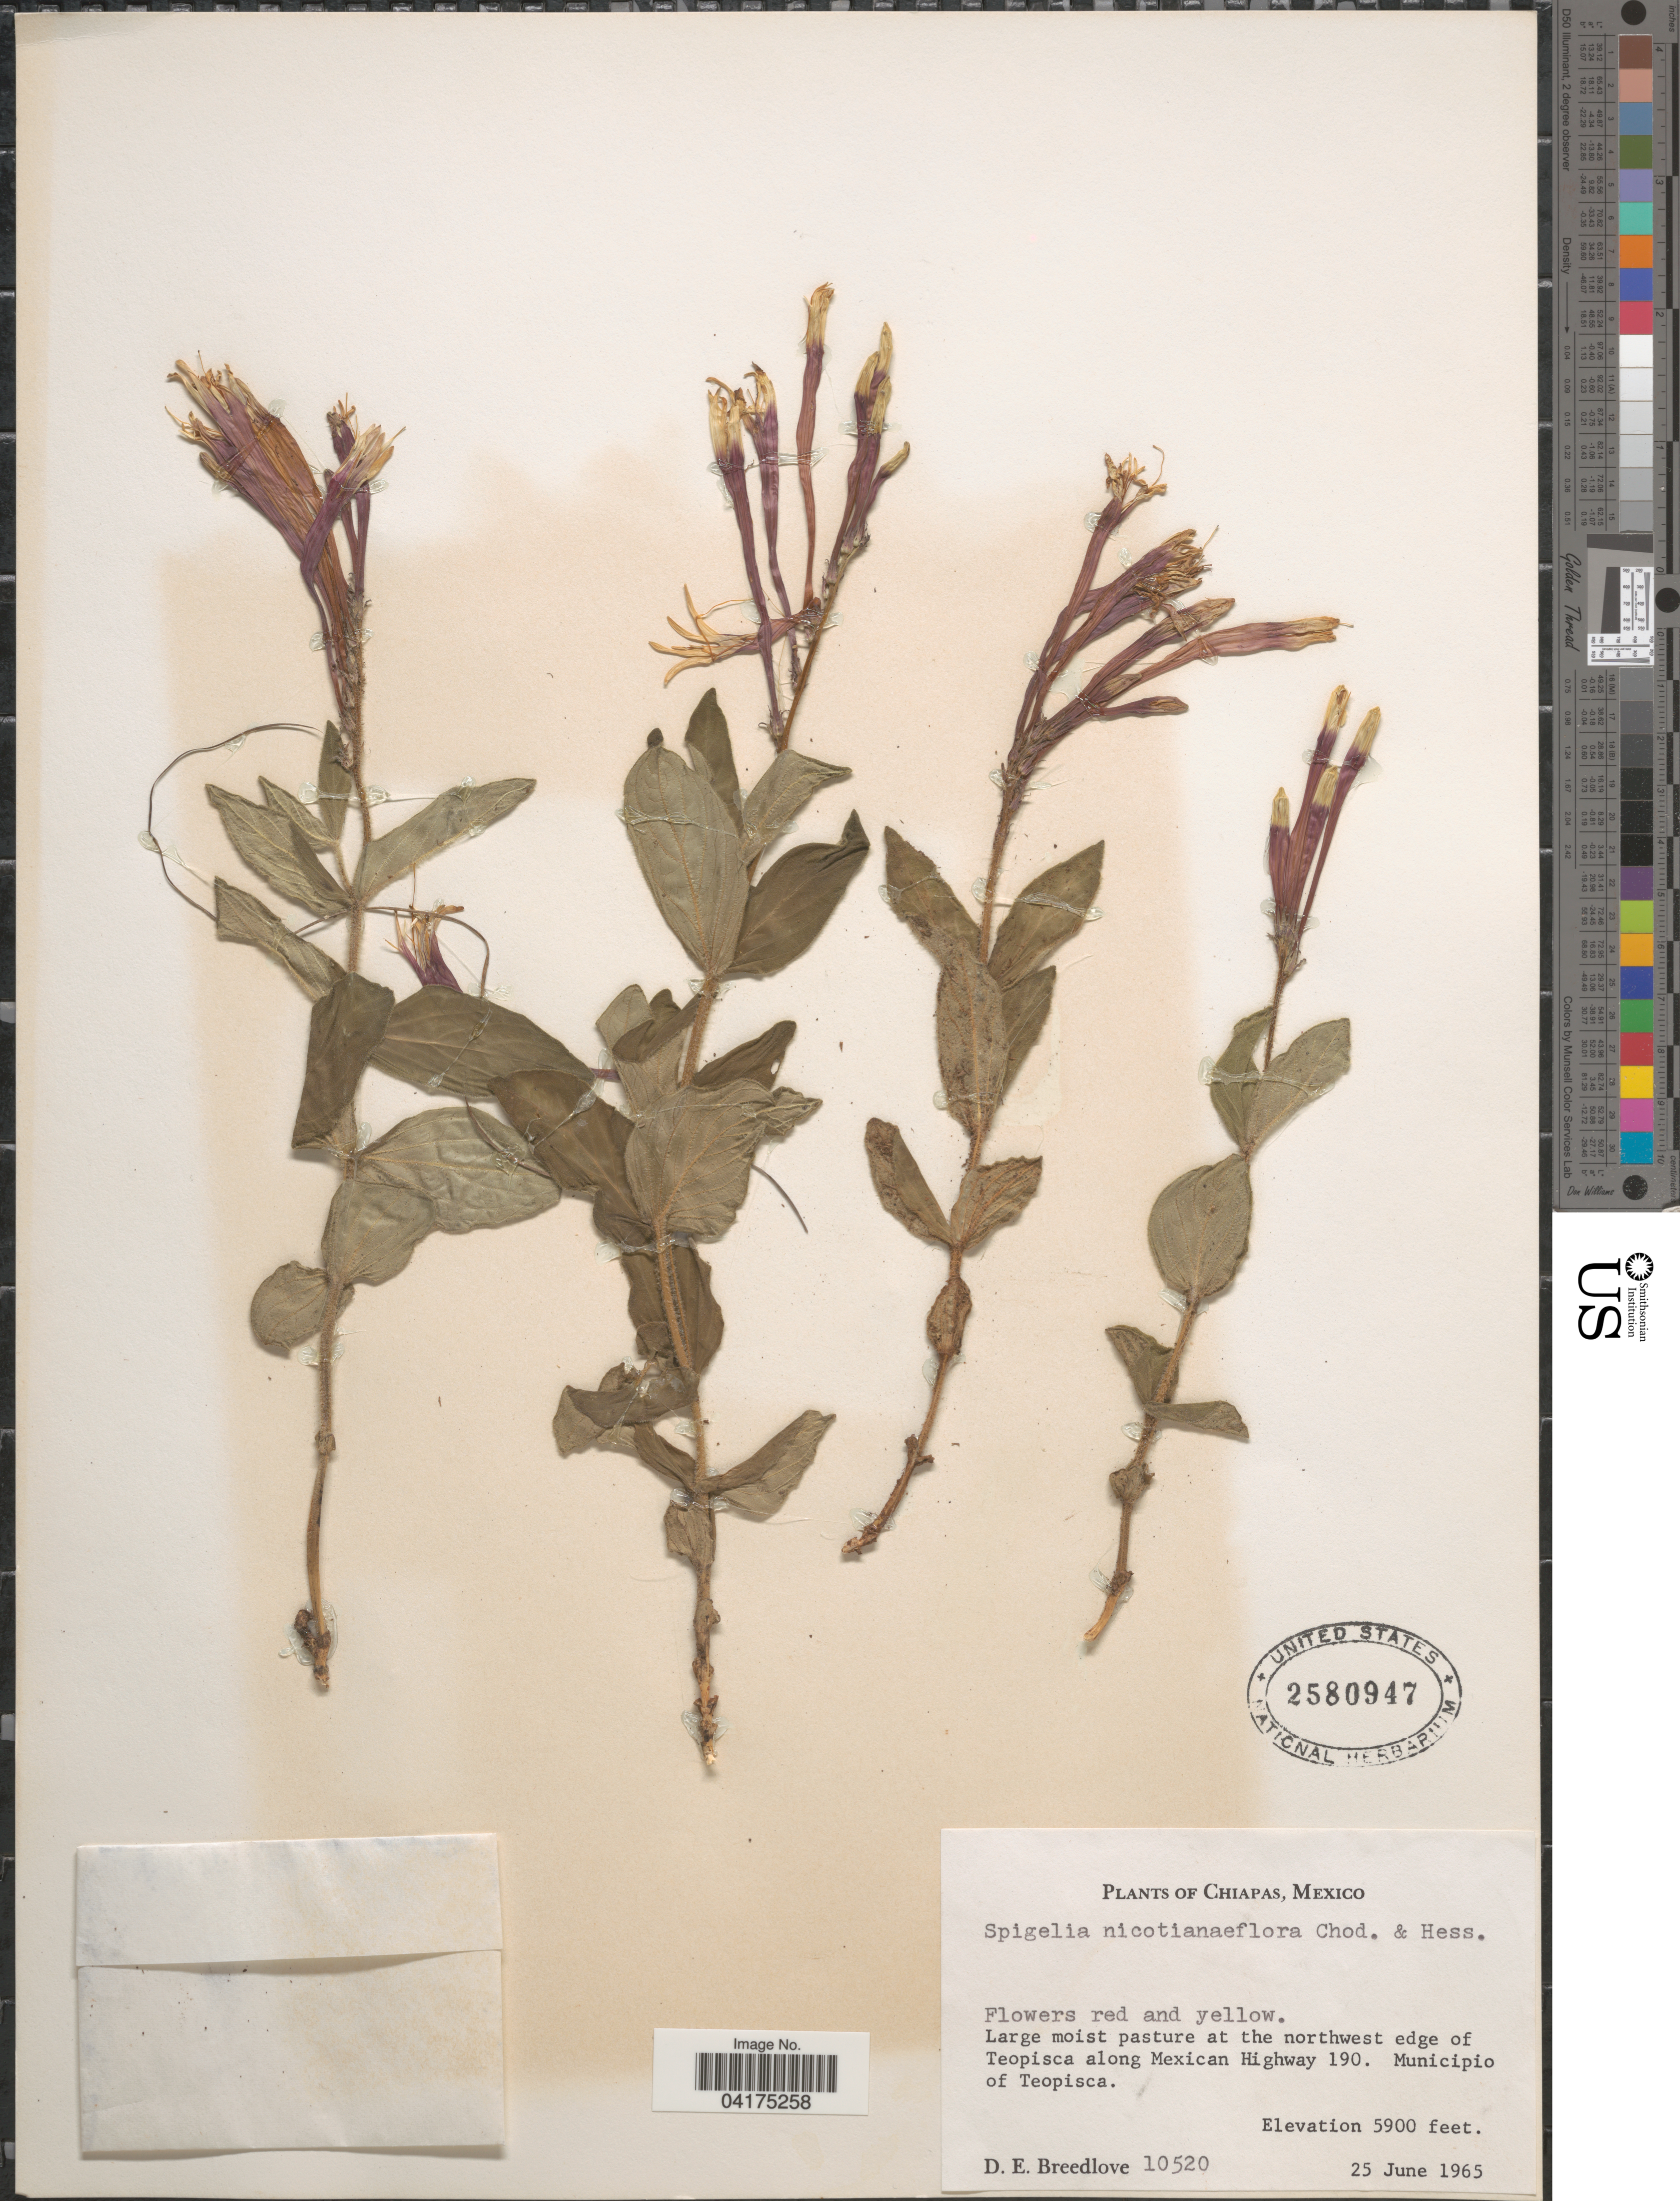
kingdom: Plantae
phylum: Tracheophyta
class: Magnoliopsida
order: Gentianales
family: Loganiaceae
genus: Spigelia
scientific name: Spigelia nicotianiflora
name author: Chodat & Hassl.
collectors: D. E. Breedlove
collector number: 10520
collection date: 1965-06-25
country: Mexico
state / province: Chiapas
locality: Large moist pasture at the northwest edge of Teopisca along Mexican Highway 190. Municipio of Teopisca.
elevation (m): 1798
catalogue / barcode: US 2580947